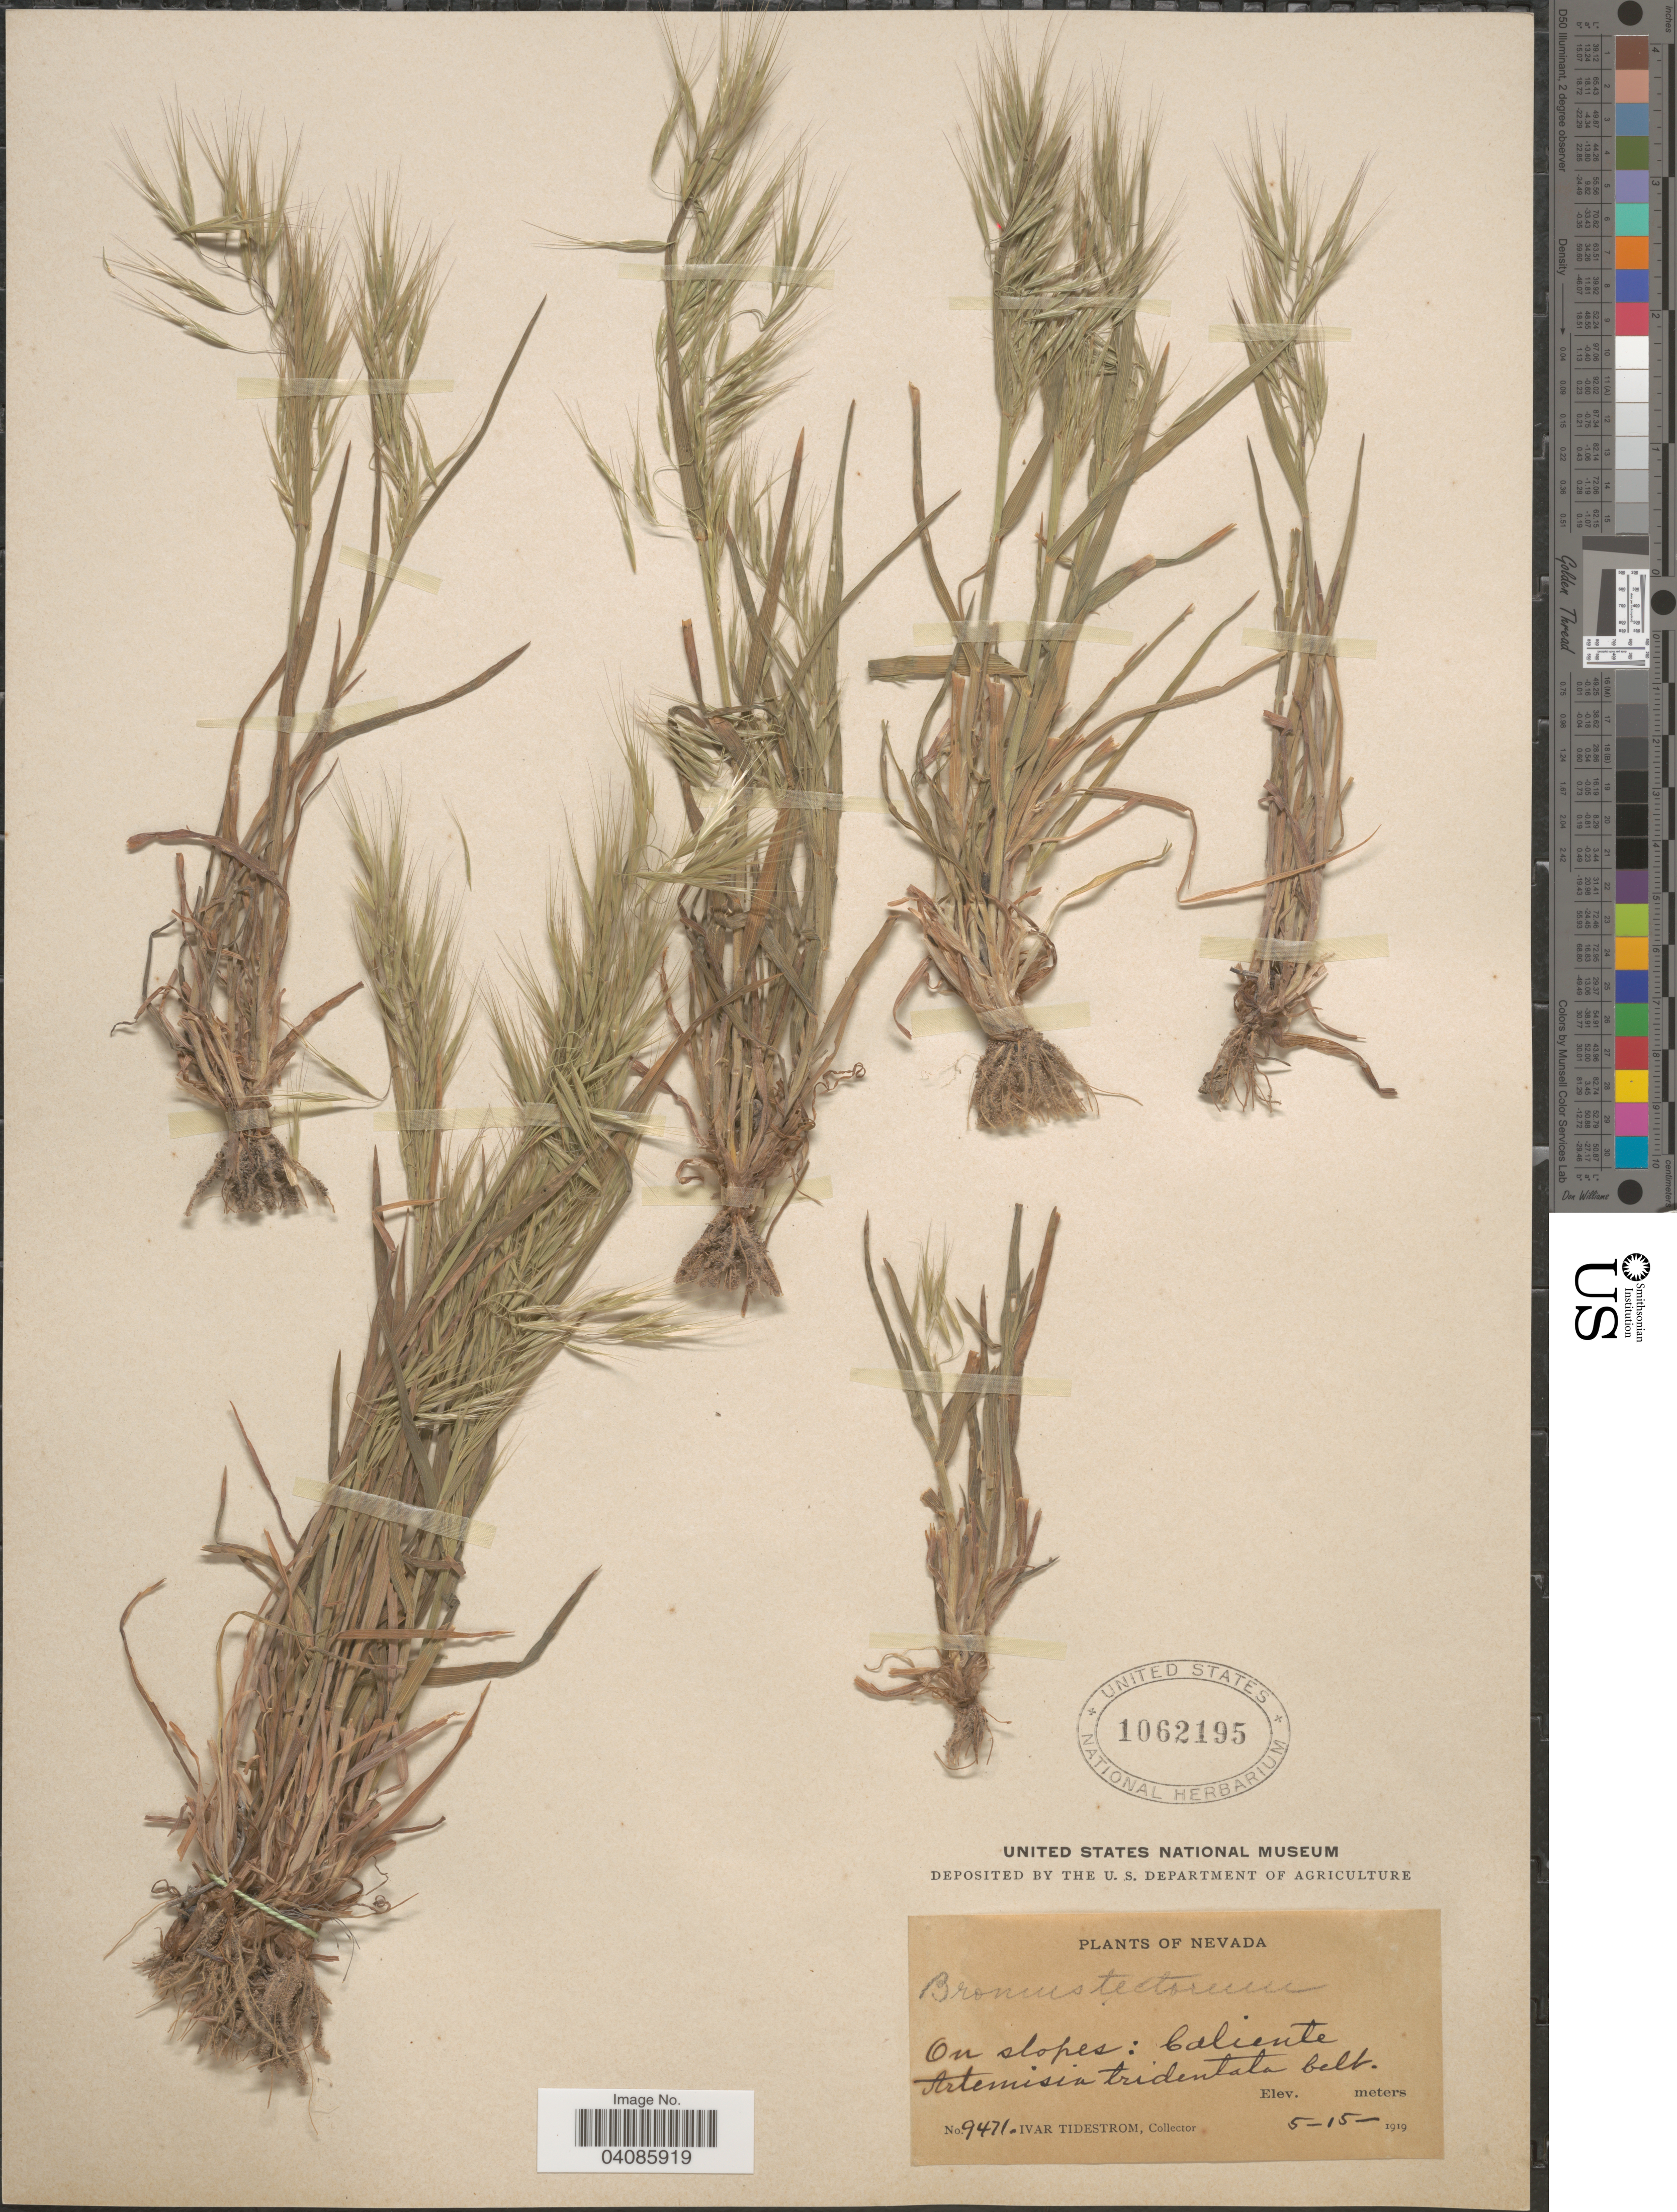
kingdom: Plantae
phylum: Tracheophyta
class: Liliopsida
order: Poales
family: Poaceae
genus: Bromus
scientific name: Bromus tectorum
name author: L.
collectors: I. F. Tidestrom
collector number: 9471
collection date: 1919-05-15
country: United States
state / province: Nevada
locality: On slopes: Caliente.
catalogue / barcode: US 1062195